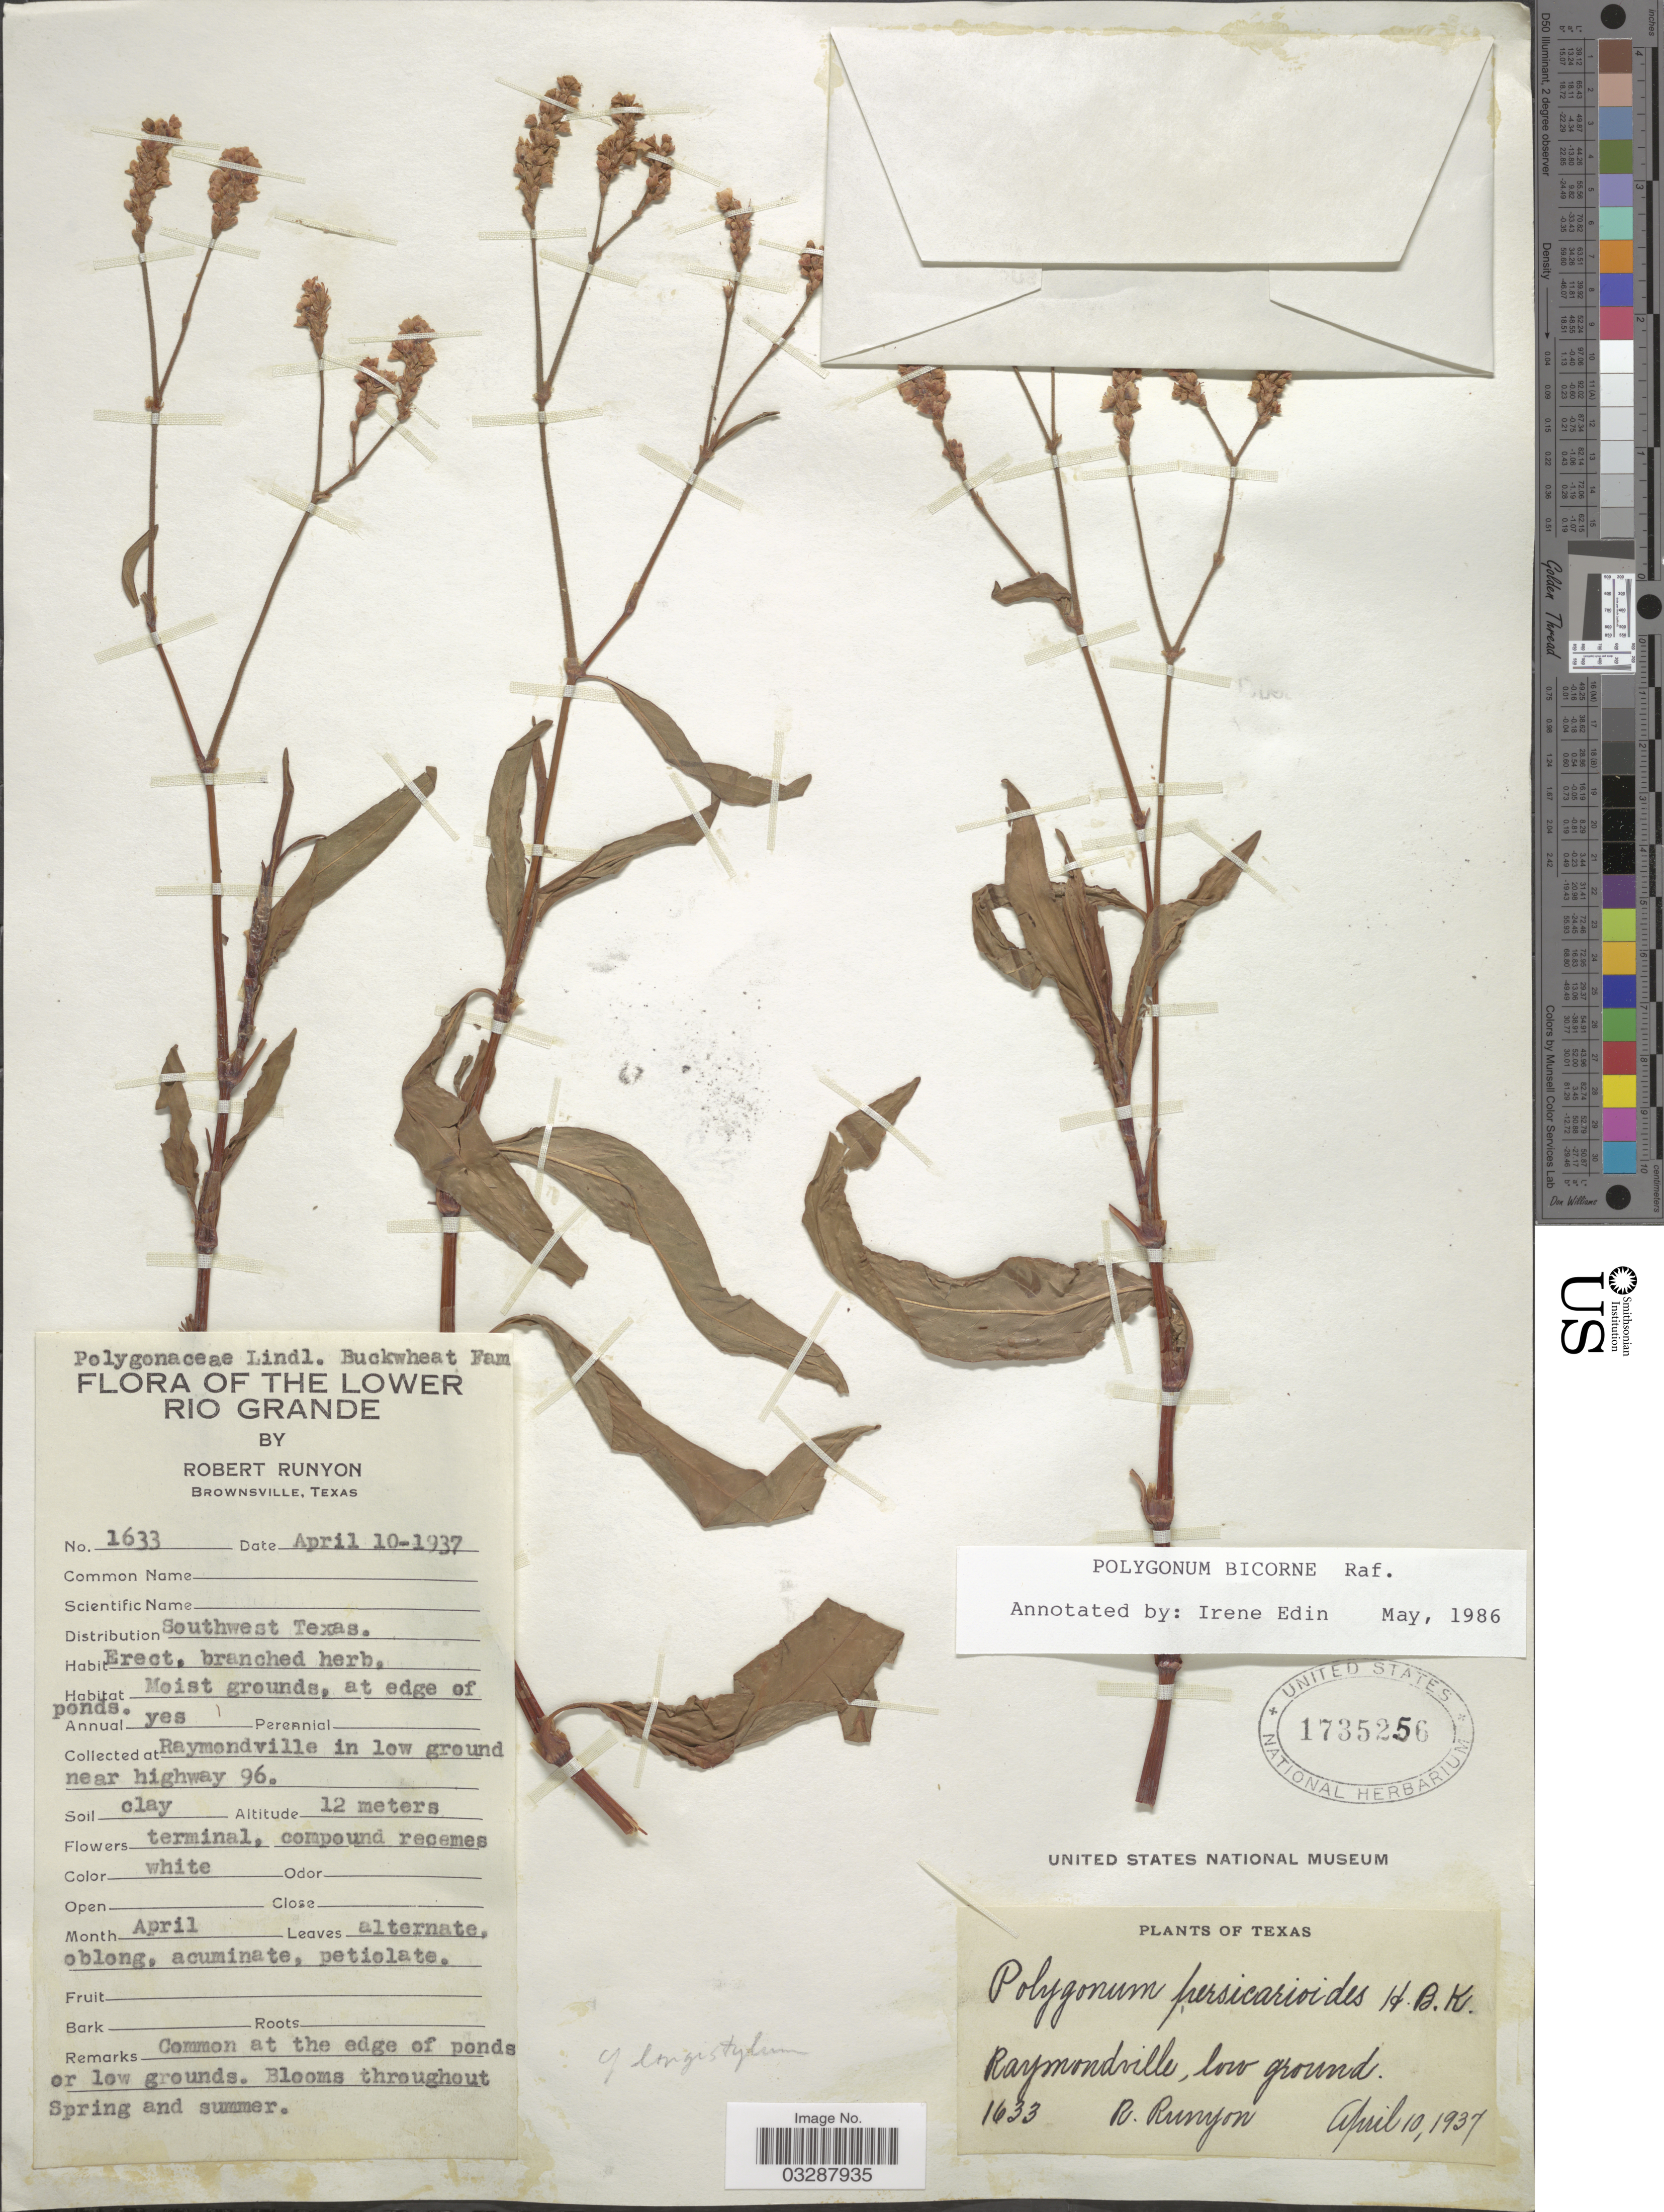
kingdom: Plantae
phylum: Tracheophyta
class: Magnoliopsida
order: Caryophyllales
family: Polygonaceae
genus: Persicaria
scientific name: Persicaria bicornis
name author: (Raf.) Nieuwl.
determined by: Atha, D. E.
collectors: R. Runyon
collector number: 1633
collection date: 1937-04-10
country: United States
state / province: Texas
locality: Raymondville, at edge of near highway 96.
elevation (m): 12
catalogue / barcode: US 1735256